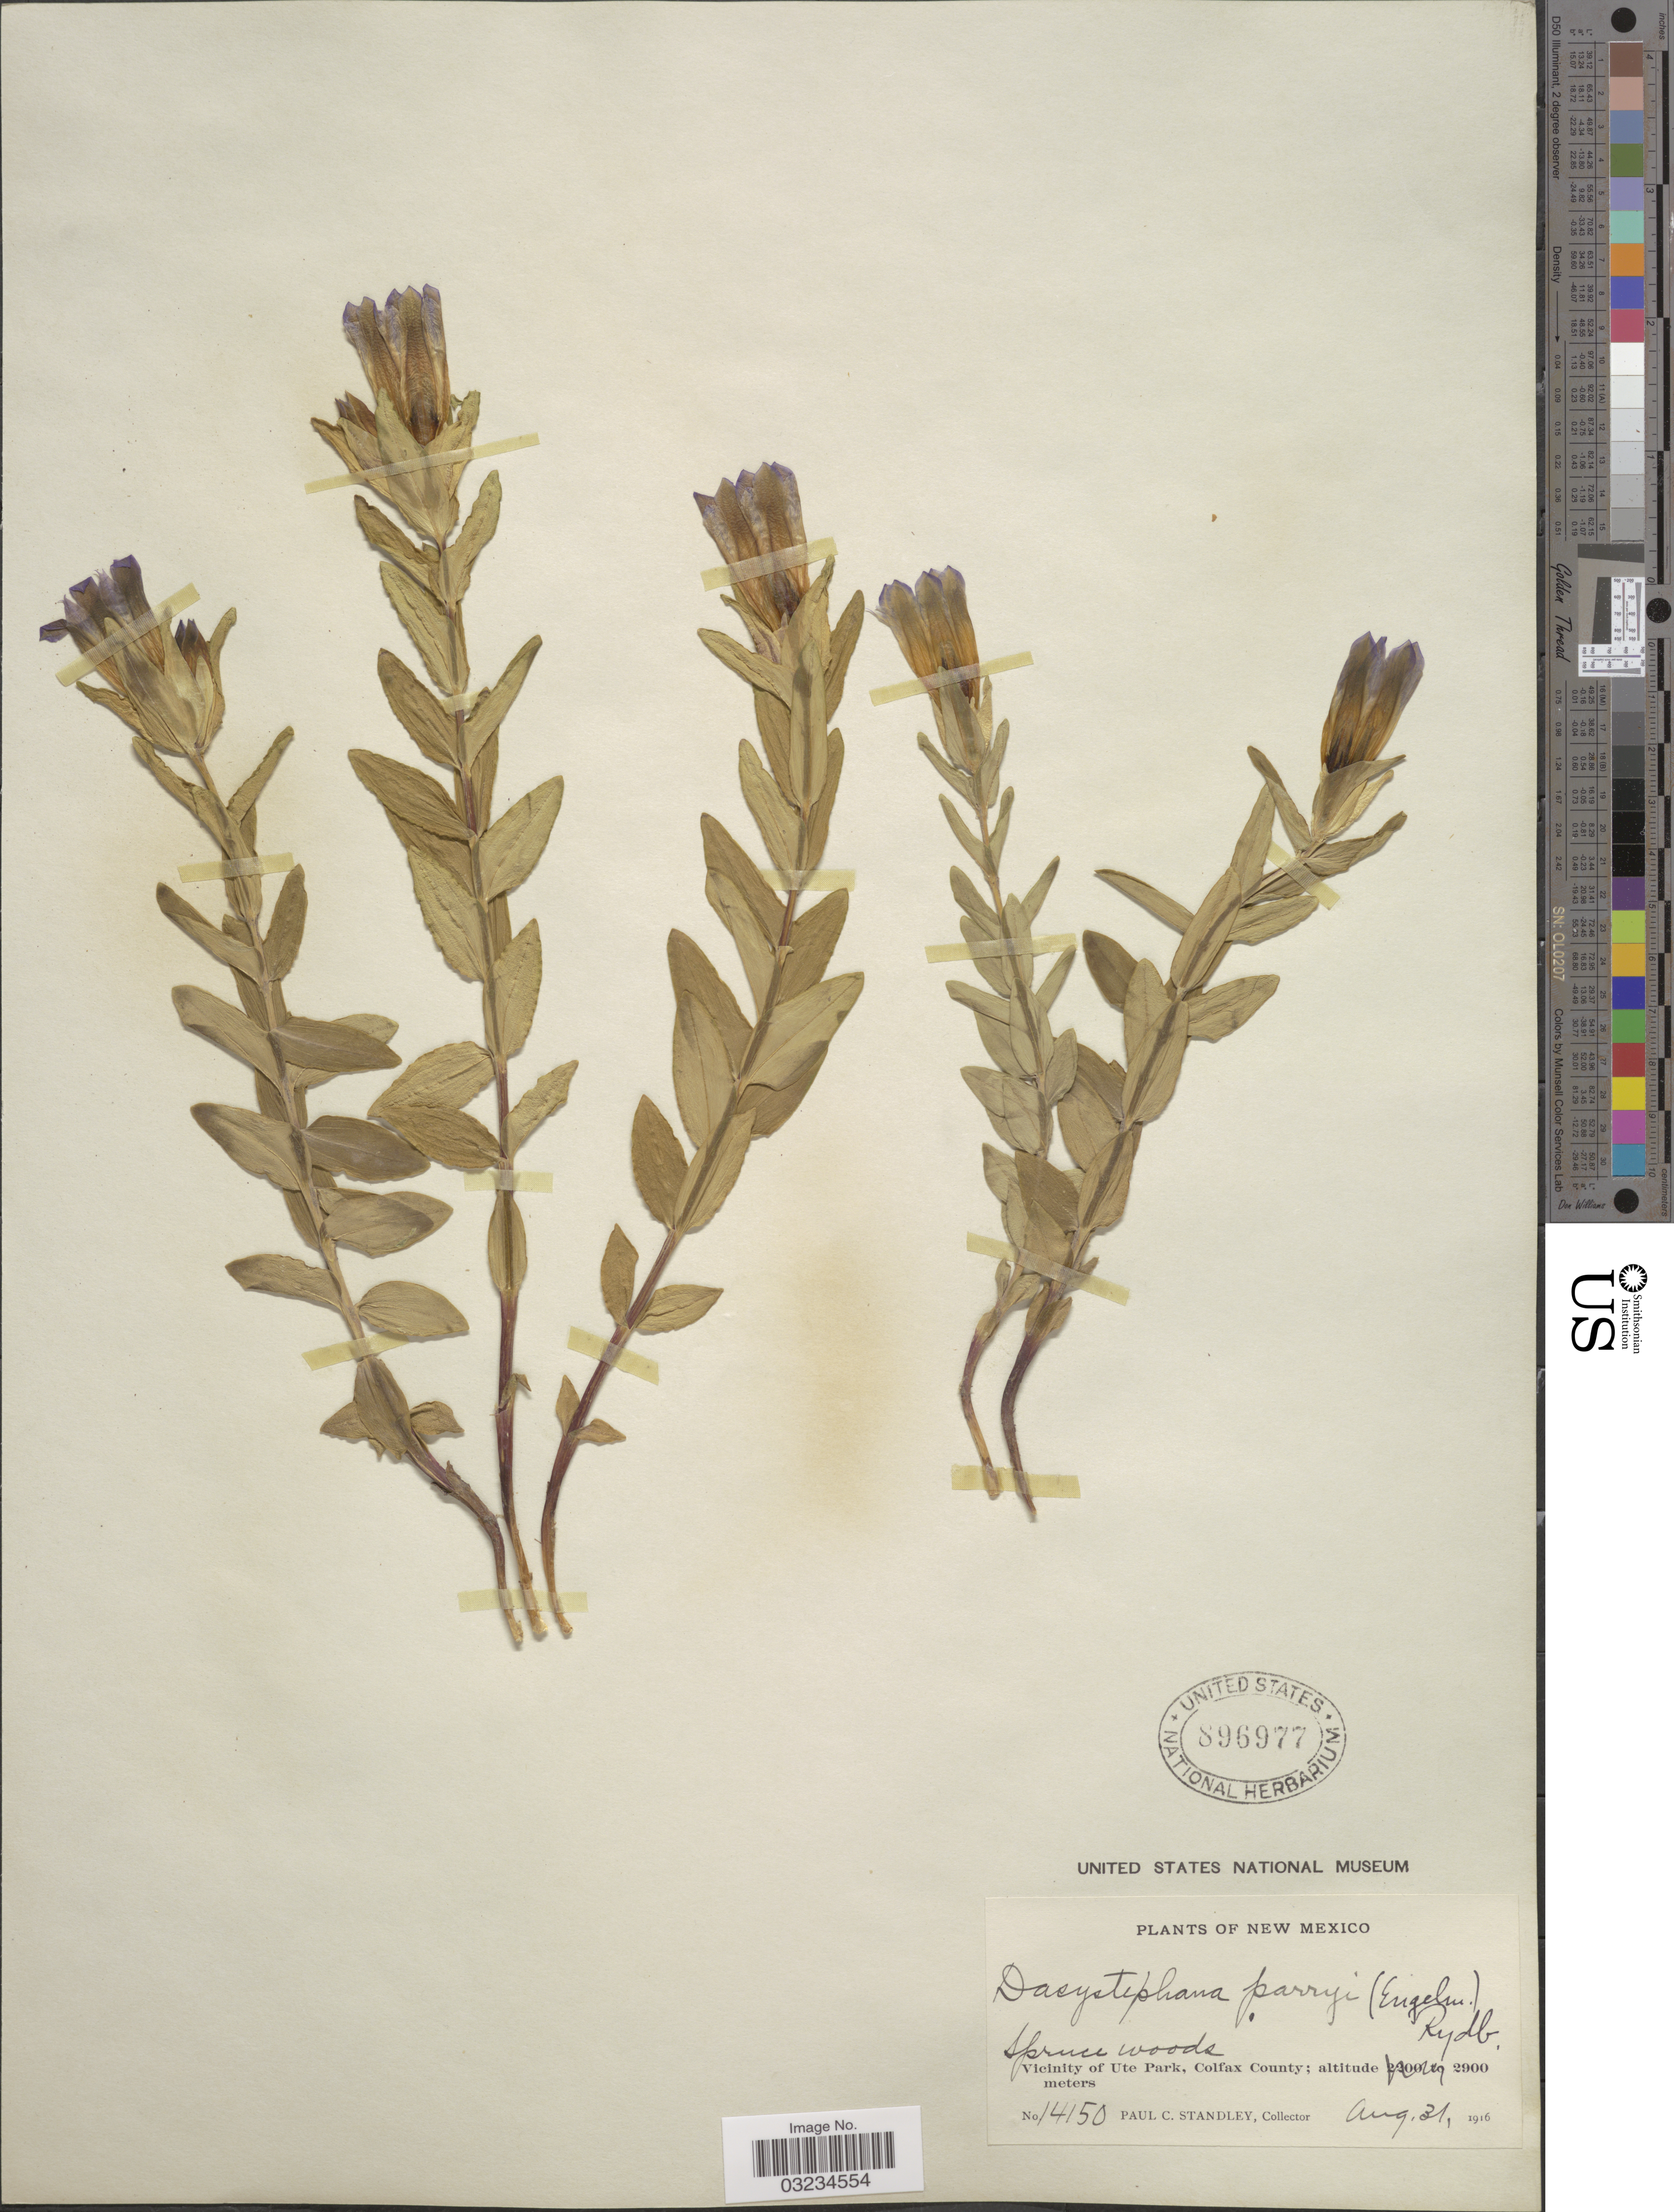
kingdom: Plantae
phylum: Tracheophyta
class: Magnoliopsida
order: Gentianales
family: Gentianaceae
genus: Gentiana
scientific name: Gentiana parryi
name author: Engelm.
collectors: P. C. Standley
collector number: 14150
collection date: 1916-08-31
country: United States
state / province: New Mexico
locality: Vicinity of Ute Park, Colfax County.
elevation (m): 2900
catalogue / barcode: US 896977